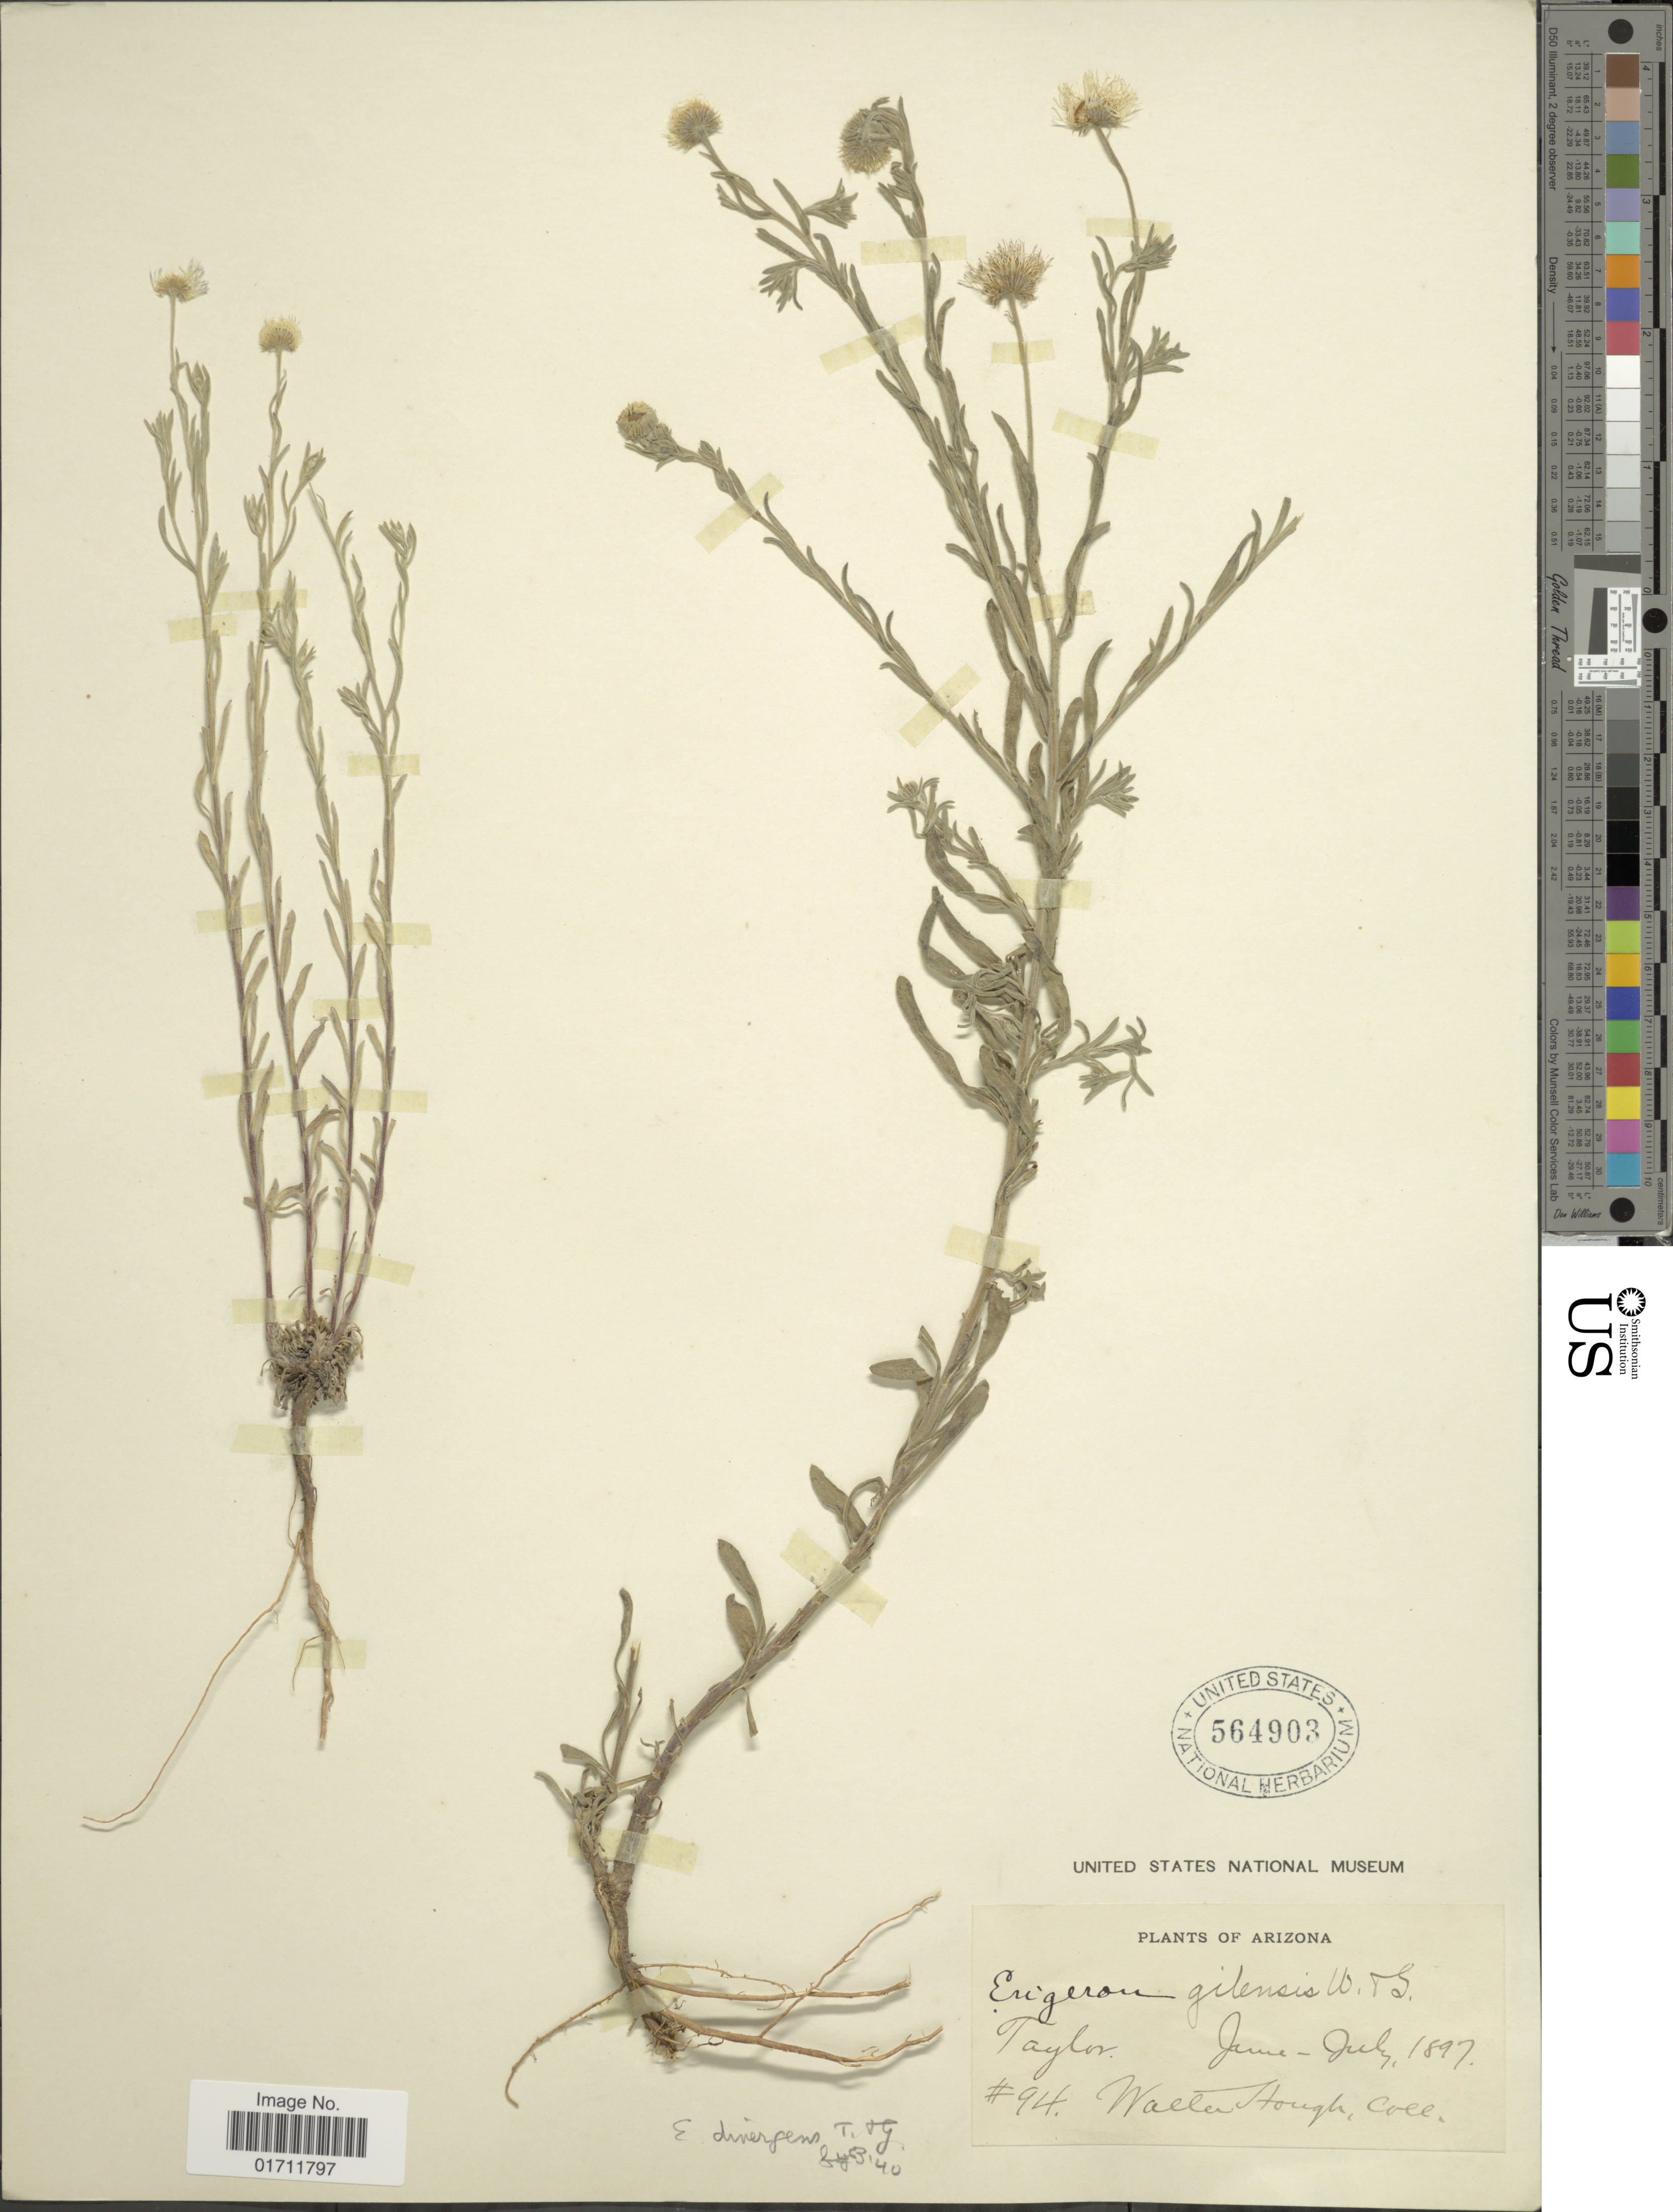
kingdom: Plantae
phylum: Tracheophyta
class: Magnoliopsida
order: Asterales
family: Asteraceae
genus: Erigeron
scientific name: Erigeron divergens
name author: Torr. & A. Gray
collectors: W. Hough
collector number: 94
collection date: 1897-06/1897-07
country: United States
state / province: Arizona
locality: Taylor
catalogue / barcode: US 564903